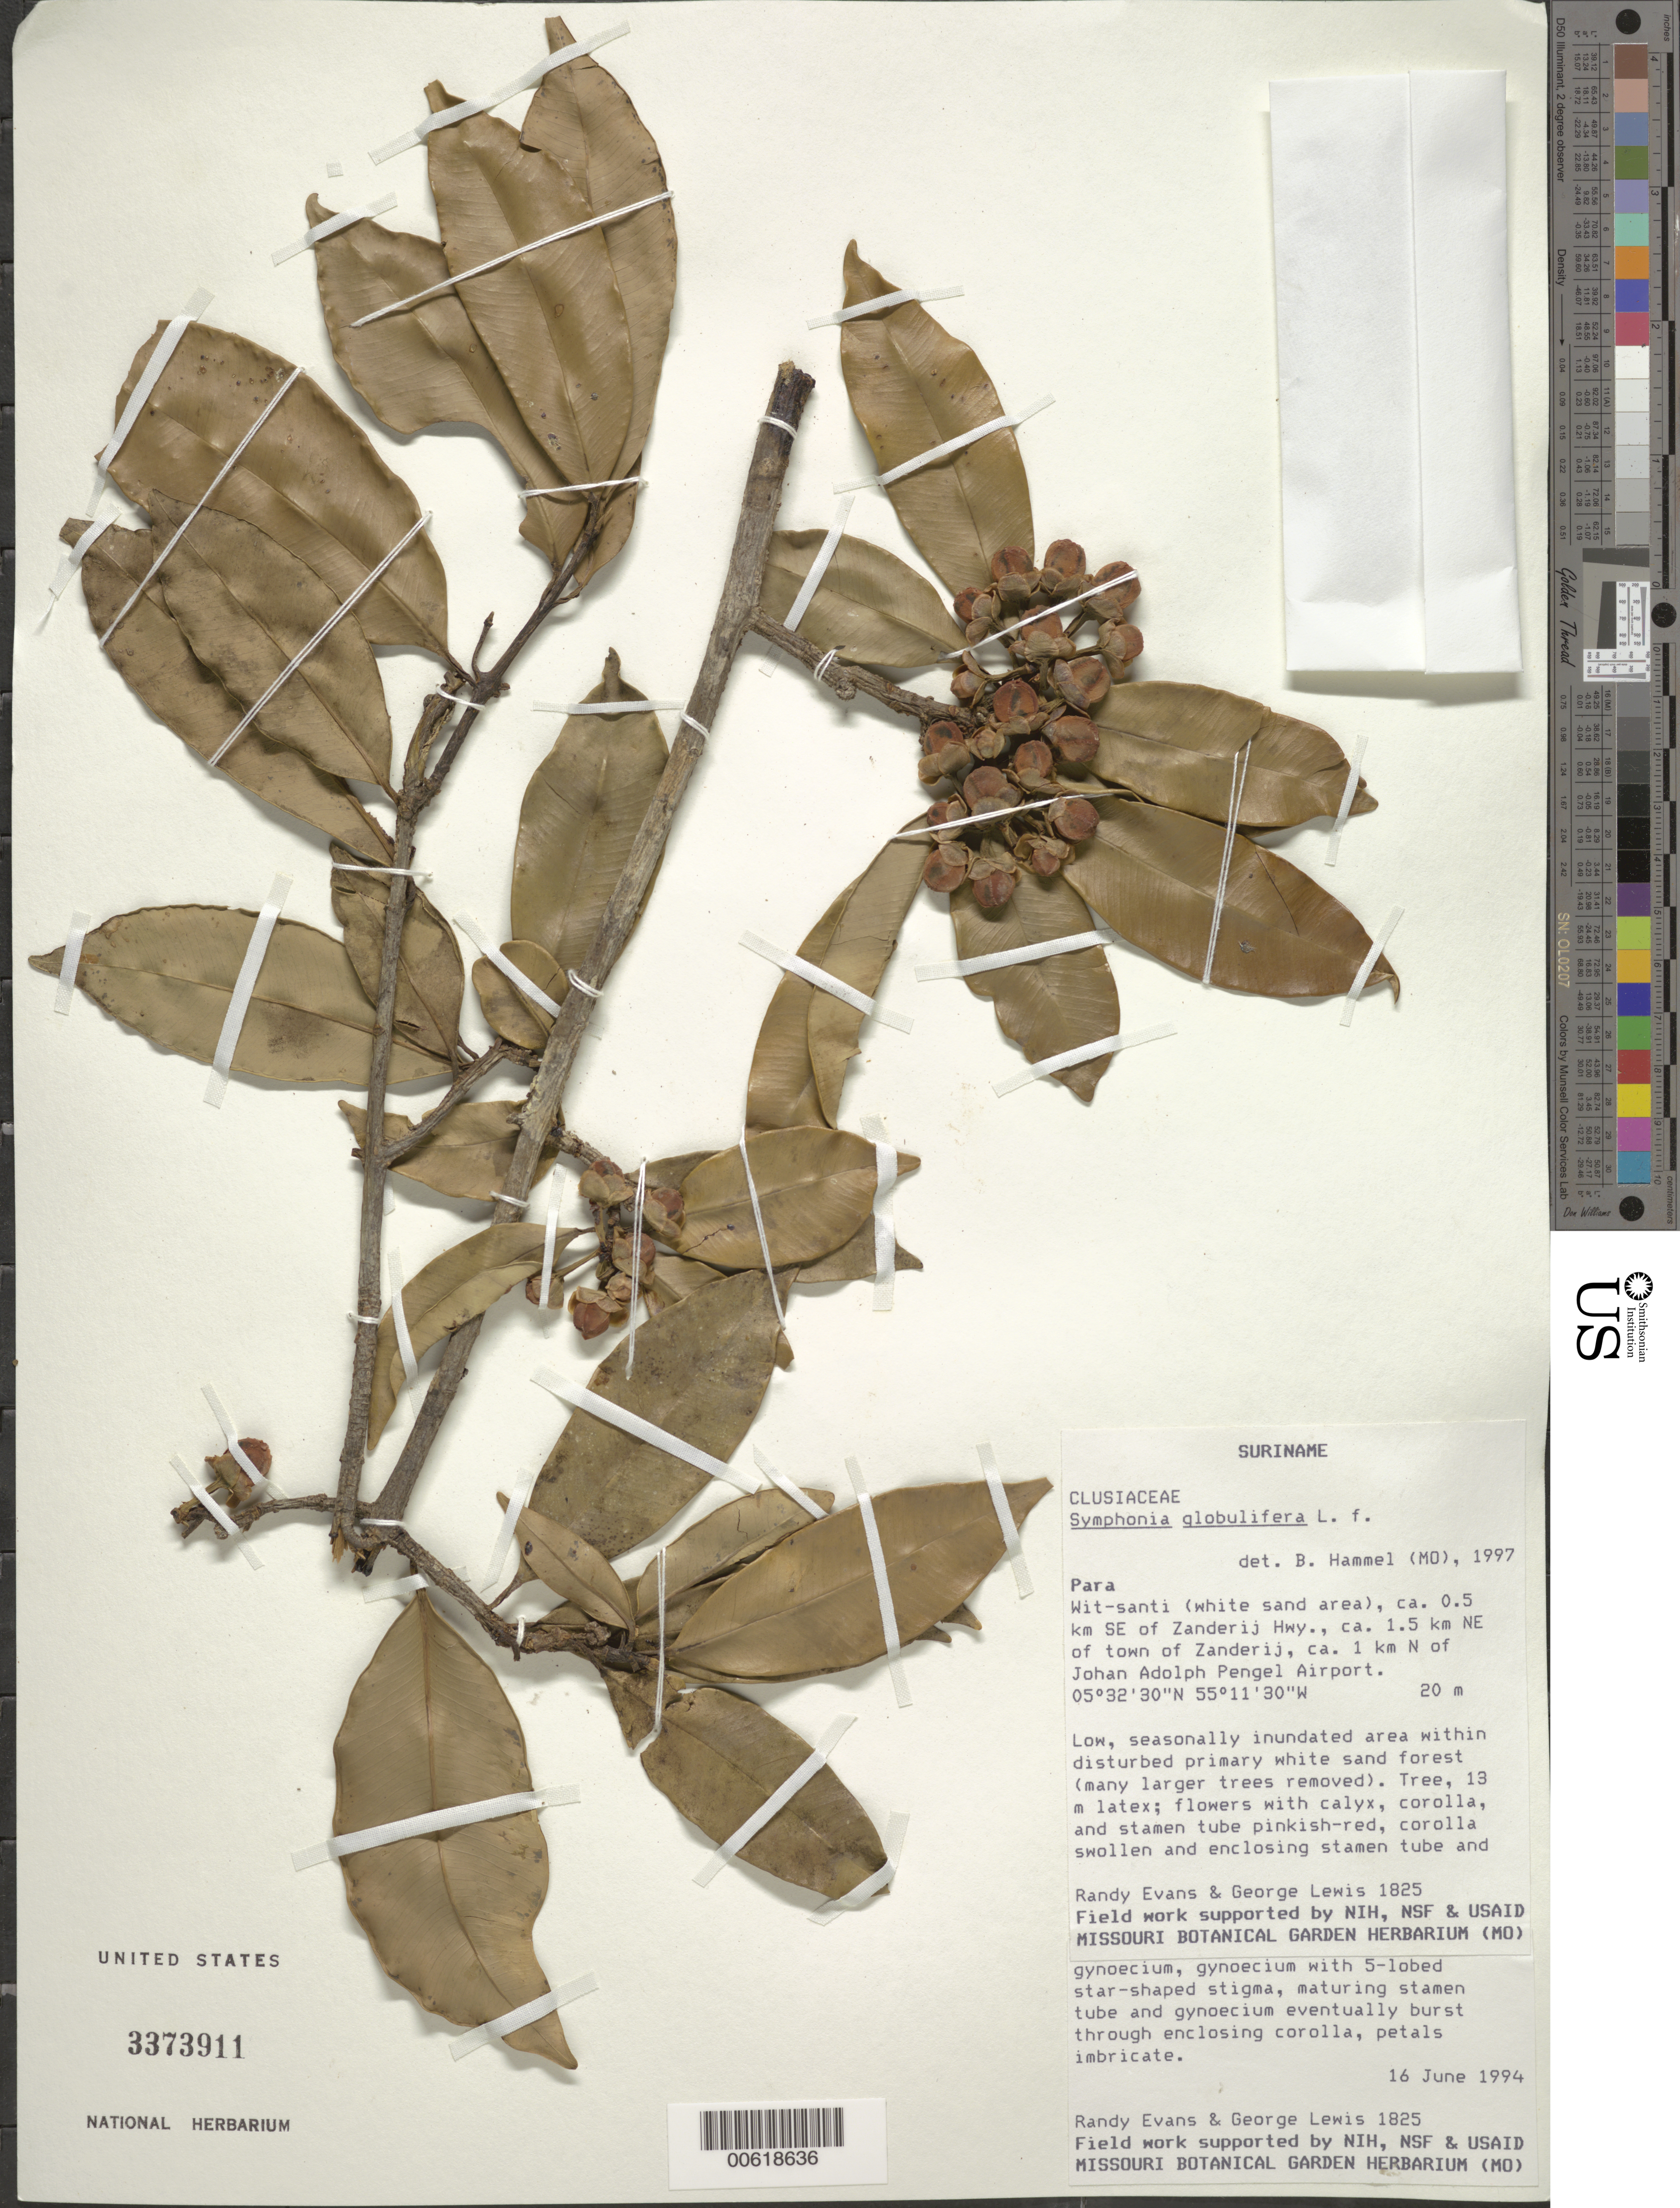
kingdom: Plantae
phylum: Tracheophyta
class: Magnoliopsida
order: Malpighiales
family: Clusiaceae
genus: Symphonia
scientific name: Symphonia globulifera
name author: L. f.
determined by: Hammel, Barry E., (MO), Missouri Botanical Garden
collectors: R. Evans & G. Lewis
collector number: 1825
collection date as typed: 16-Jun-94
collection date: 1994-06-16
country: Suriname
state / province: Para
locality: Wit-santi, ca. 0.5 km SE of Zanderij Hwy., 1.5 km NE of town of Zanderij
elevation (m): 20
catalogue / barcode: US 3373911